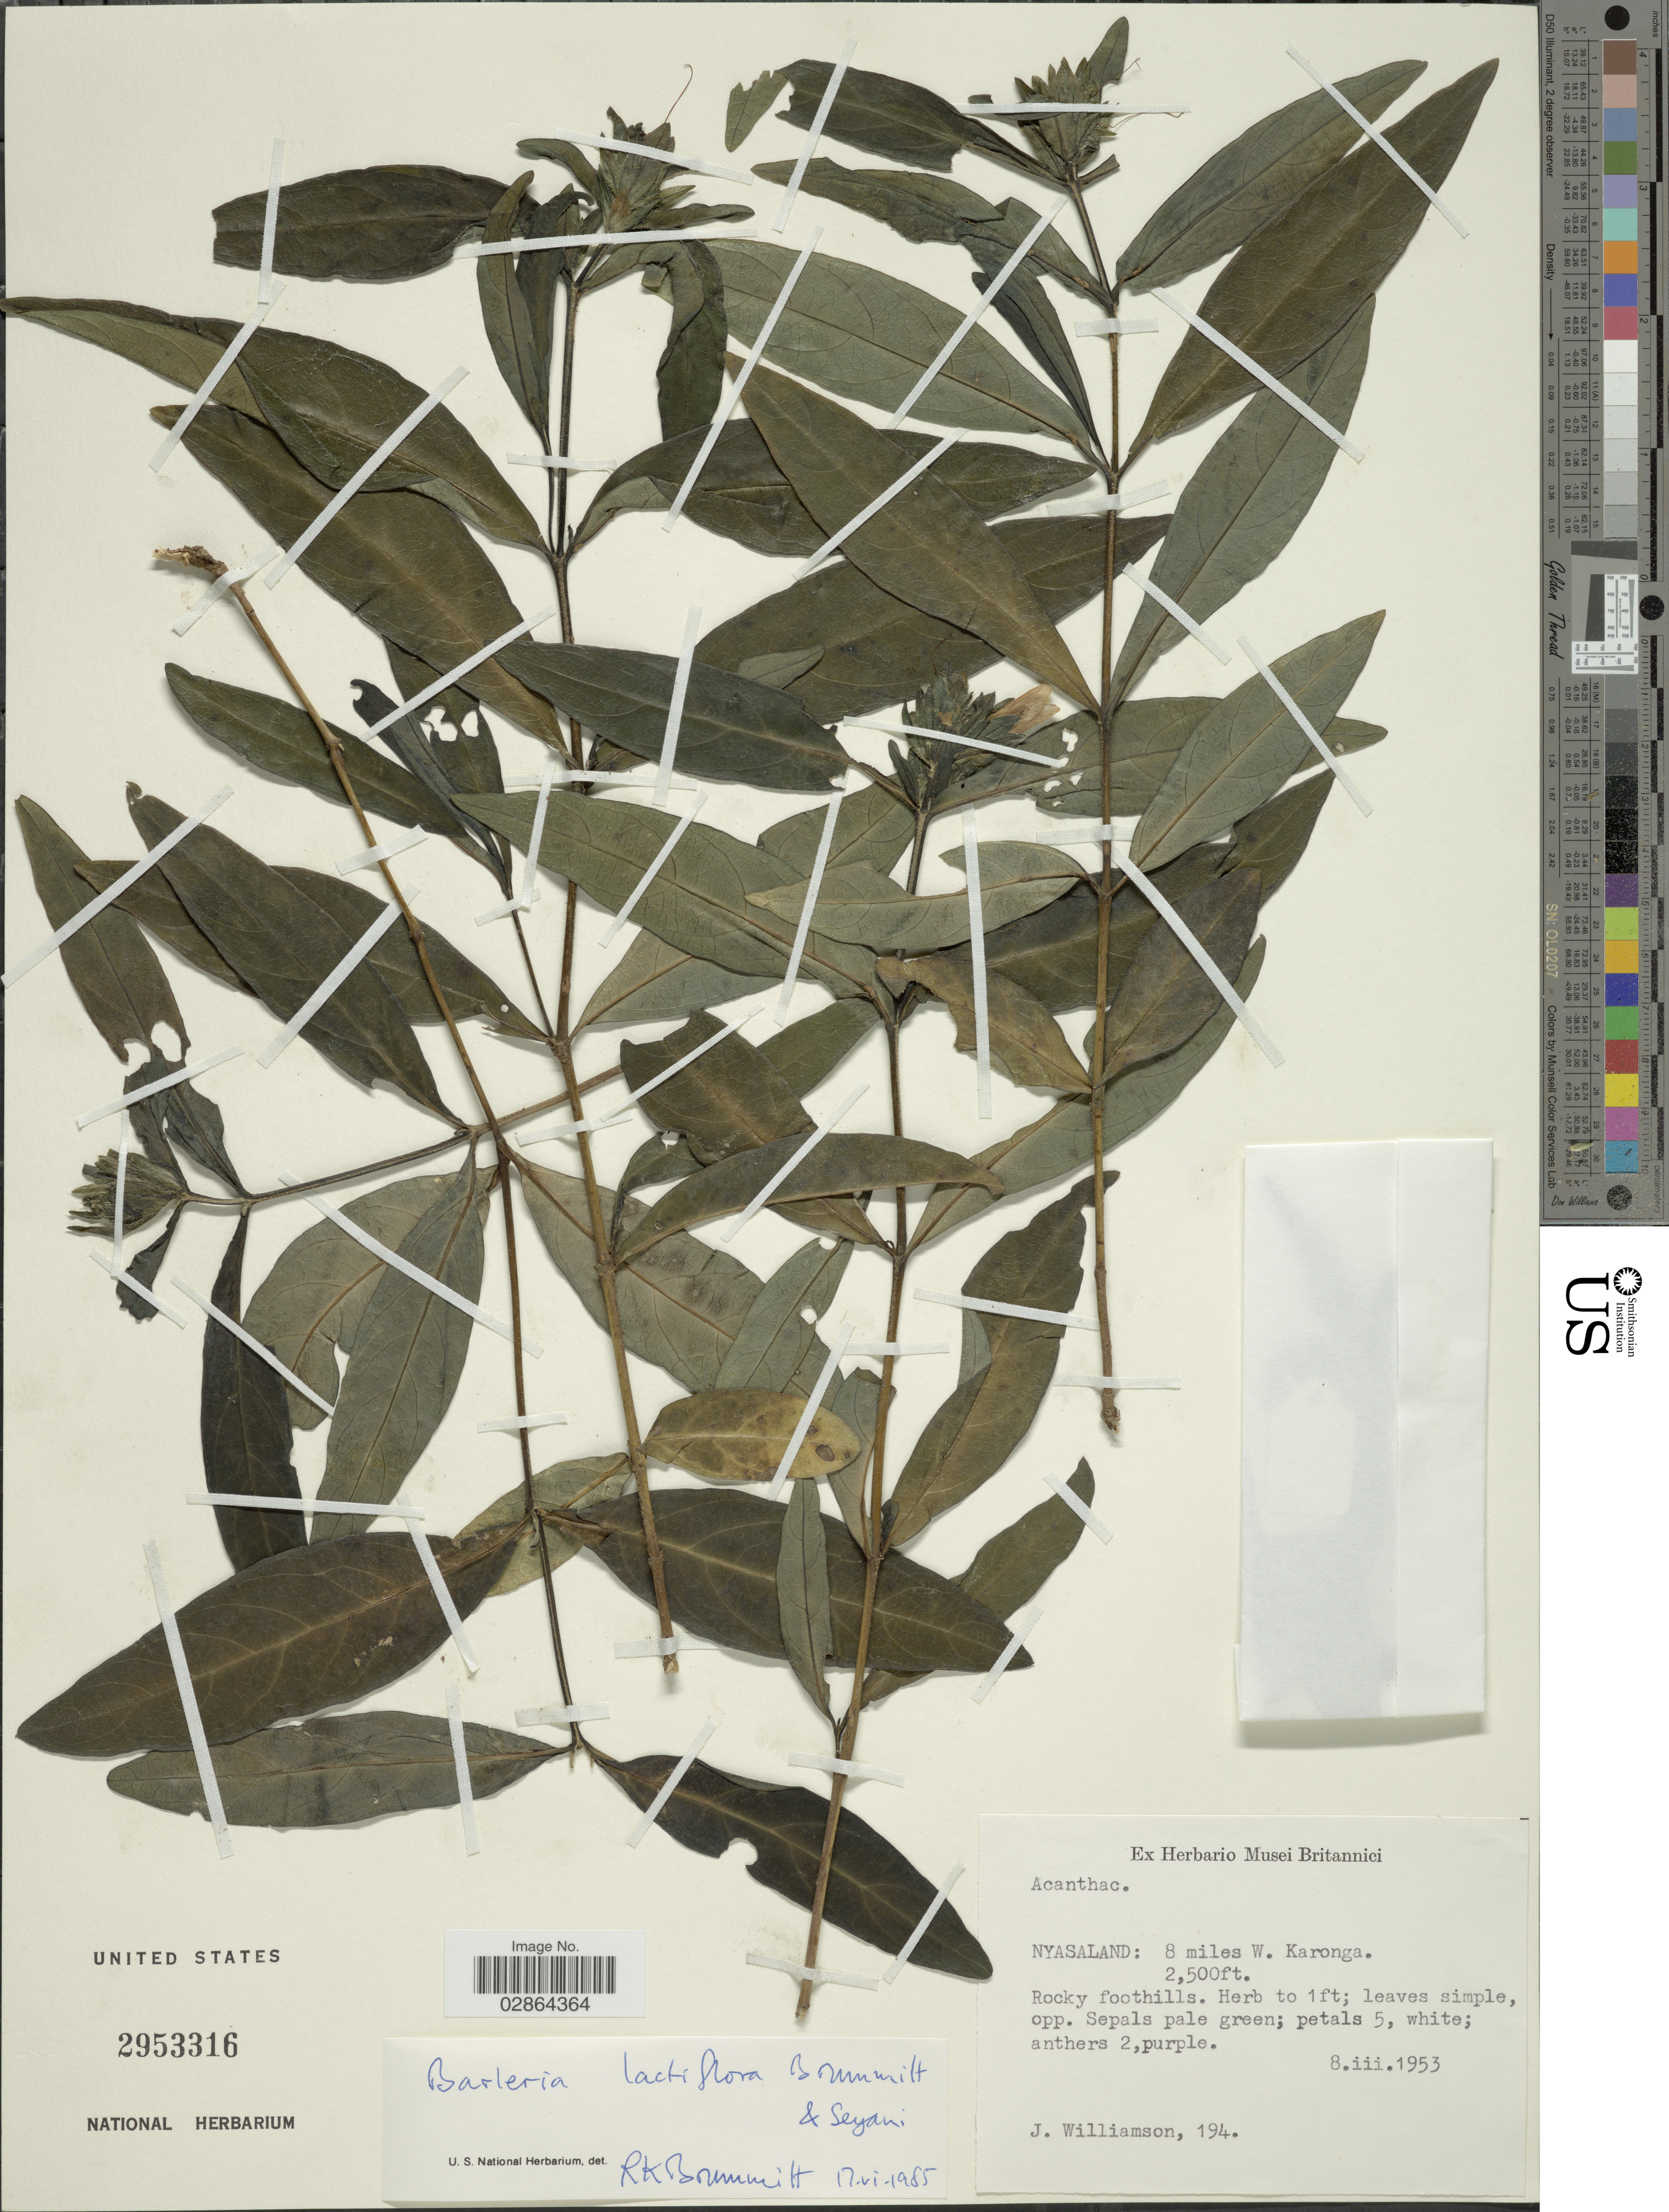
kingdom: Plantae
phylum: Tracheophyta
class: Magnoliopsida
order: Lamiales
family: Acanthaceae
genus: Barleria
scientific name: Barleria latiflora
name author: Brummitt & Seyani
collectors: J. Williamson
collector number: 194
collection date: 1953-03-08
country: Malawi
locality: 8 miles W. Karonga.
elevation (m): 762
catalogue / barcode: US 2953316